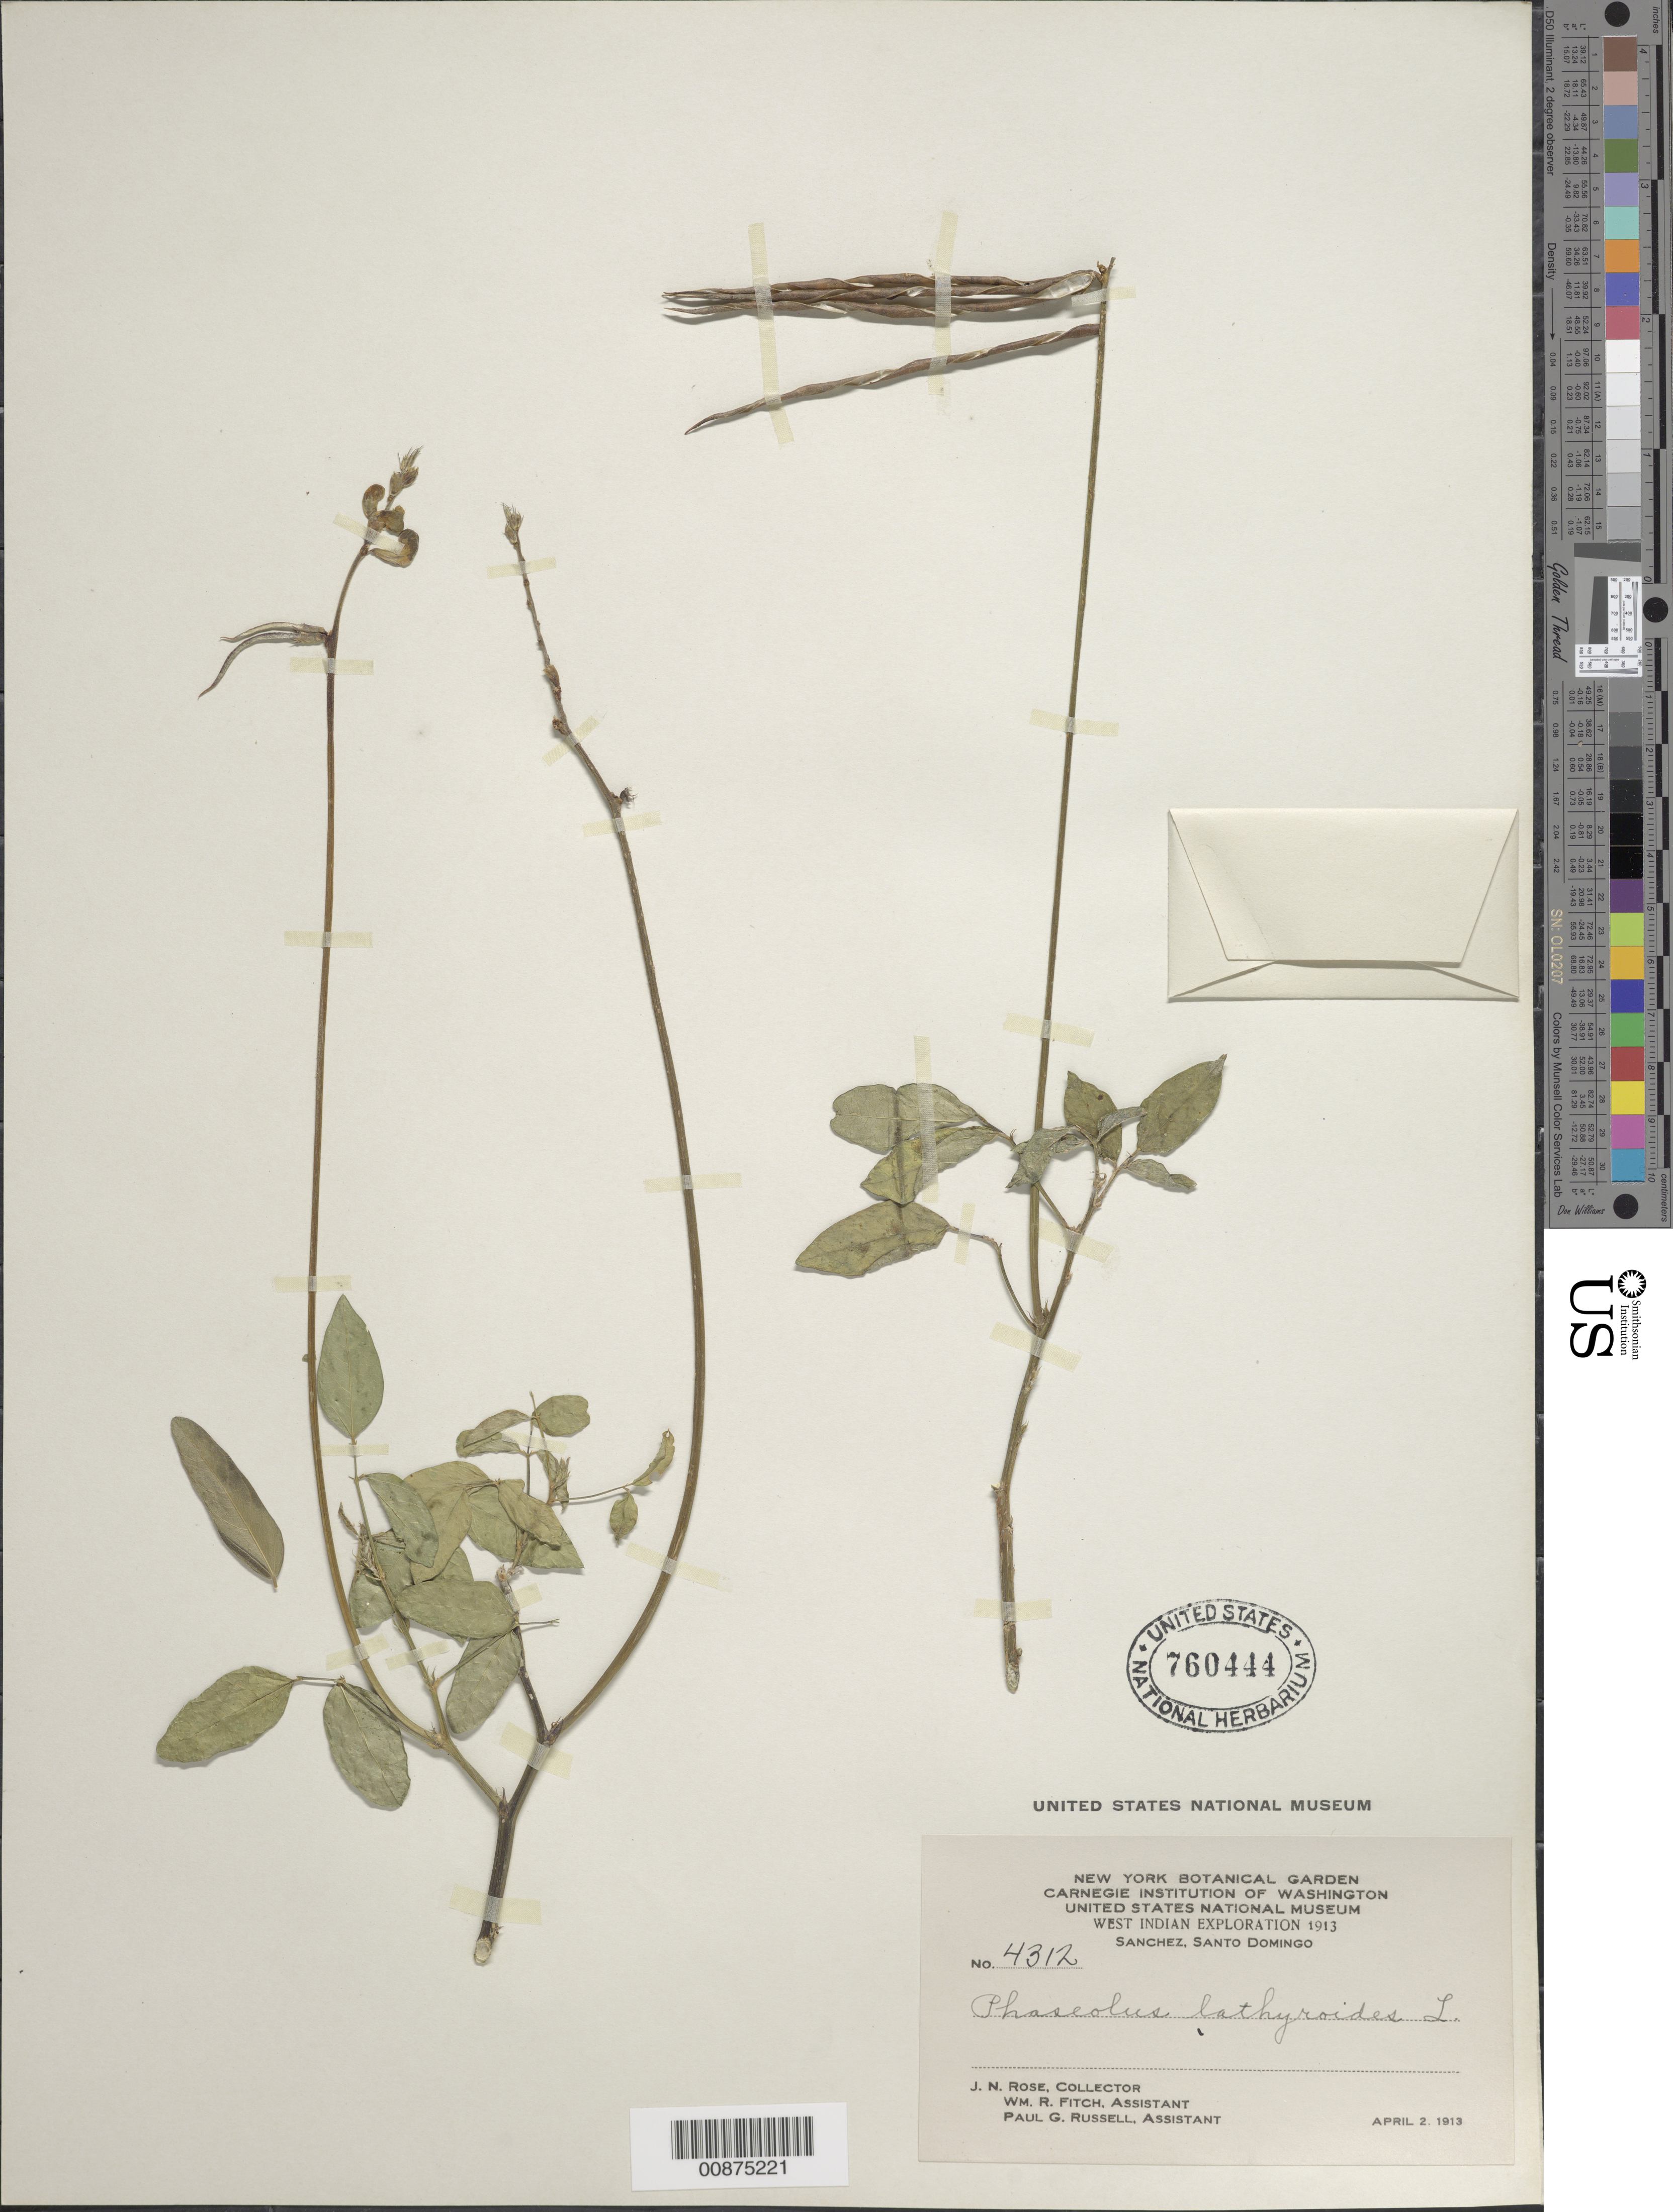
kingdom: Plantae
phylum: Tracheophyta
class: Magnoliopsida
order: Fabales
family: Fabaceae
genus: Macroptilium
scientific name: Macroptilium lathyroides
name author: (L.) Urb.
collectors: J. N. Rose, W. R. Fitch & P. G. Russell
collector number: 4312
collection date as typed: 02 Apr 1913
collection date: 1913-04-02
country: Dominican Republic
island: Hispaniola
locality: Sanchez, Santo Domingo.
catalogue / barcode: US 760444